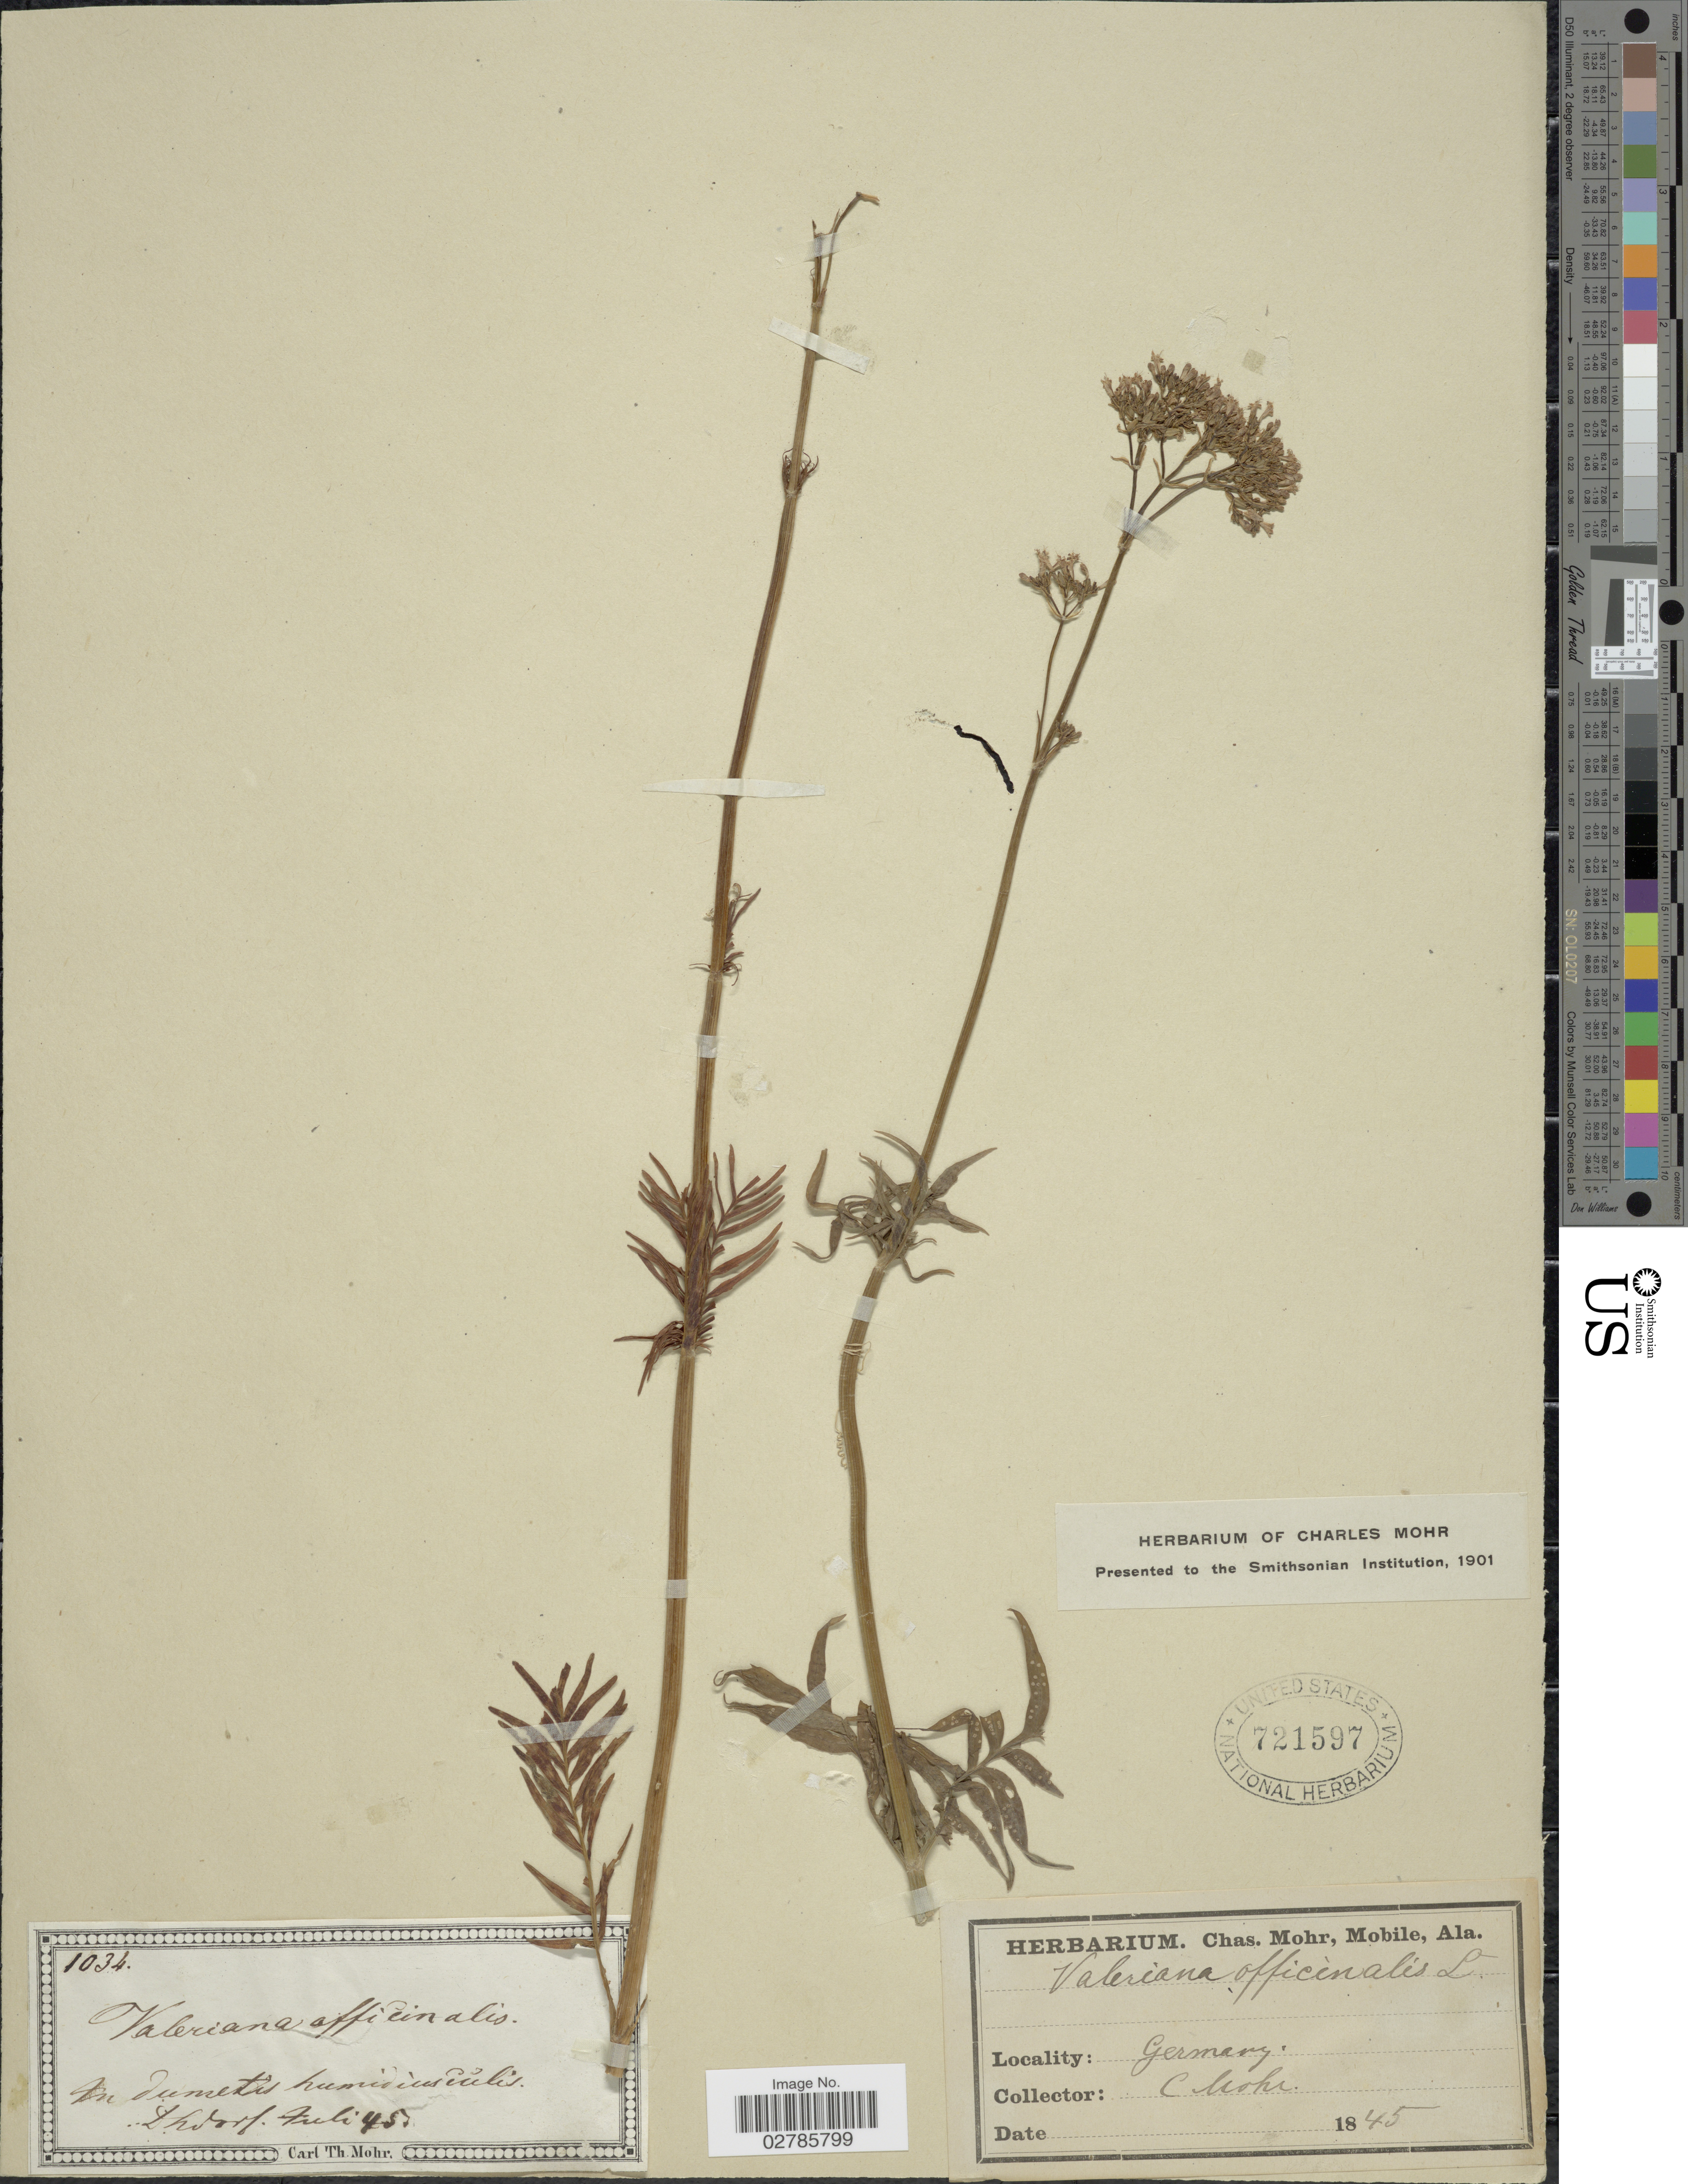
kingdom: Plantae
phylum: Tracheophyta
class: Magnoliopsida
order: Dipsacales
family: Caprifoliaceae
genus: Valeriana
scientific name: Valeriana officinalis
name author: L.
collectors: Mohr, C. T. (herbarium)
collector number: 1034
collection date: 1845-07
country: Germany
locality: In dumetis humidicis tulis.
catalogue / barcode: US 721597